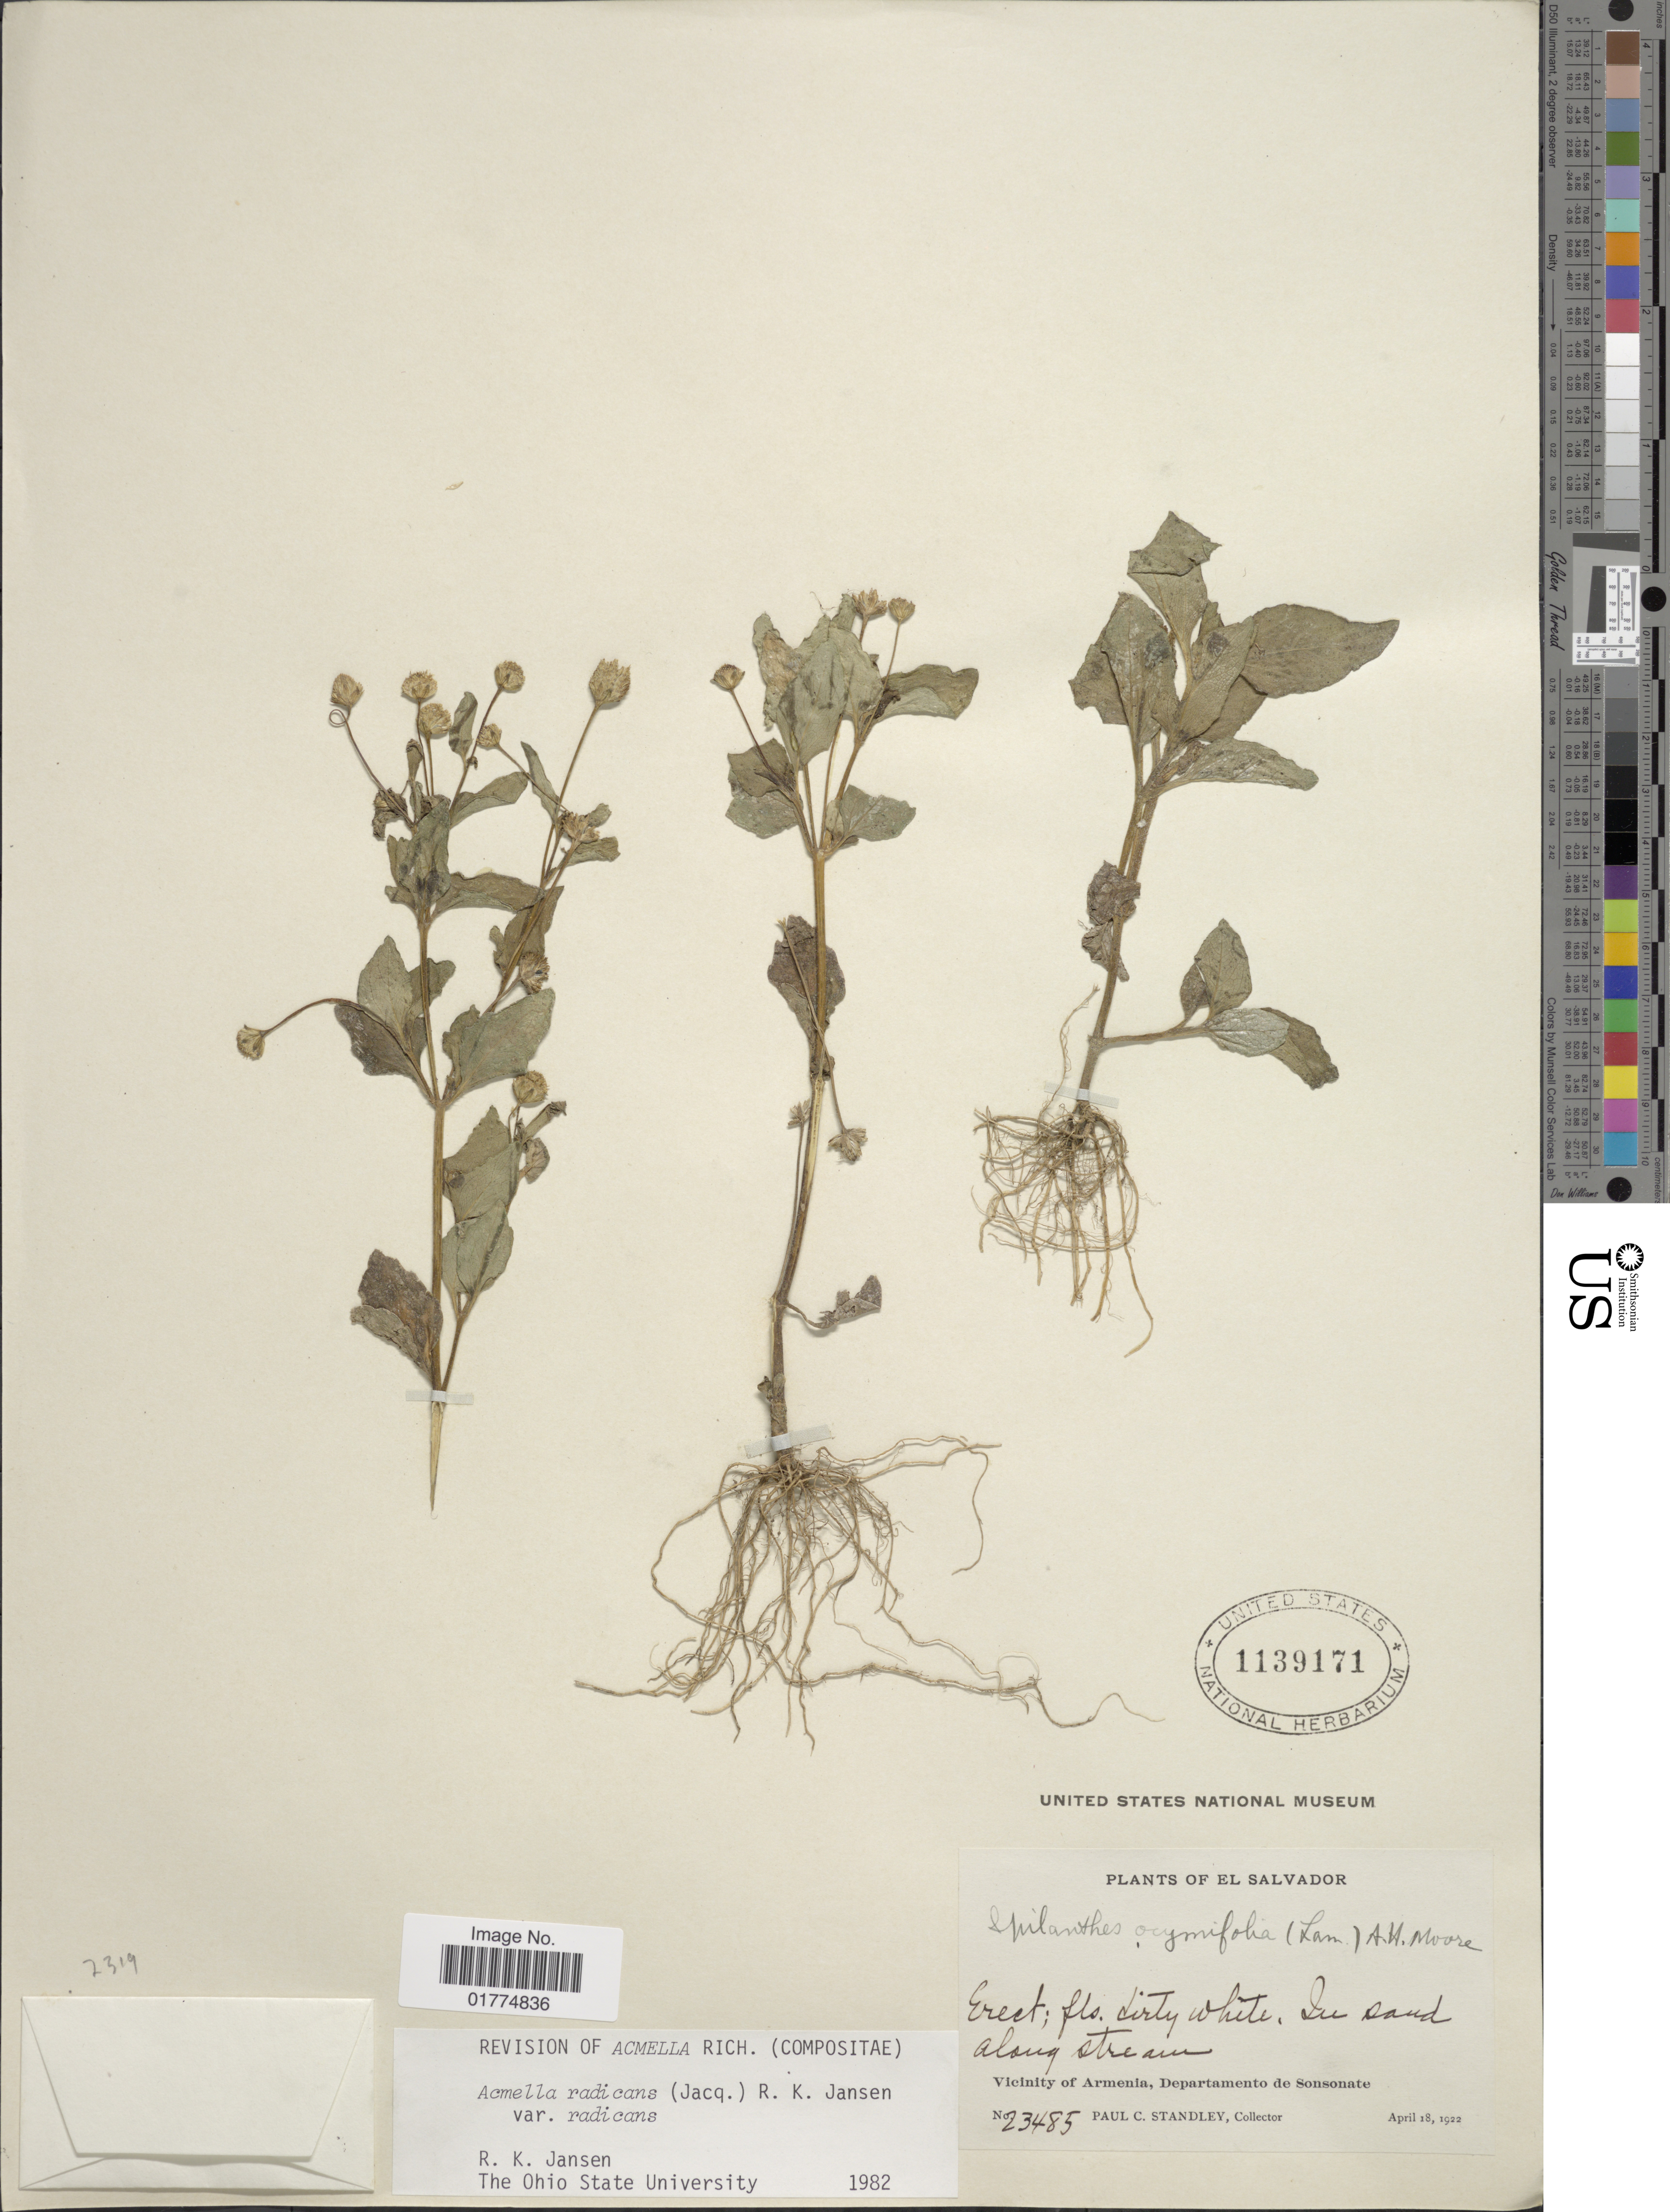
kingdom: Plantae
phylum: Tracheophyta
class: Magnoliopsida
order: Asterales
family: Asteraceae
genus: Acmella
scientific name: Acmella radicans var. radicans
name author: (Jacq.) R.K. Jansen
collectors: P. C. Standley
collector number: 23485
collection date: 1922-04-18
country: El Salvador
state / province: Sonsonate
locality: Vicinity of Armenia, Departamento de Sonsonate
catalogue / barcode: US 1139171